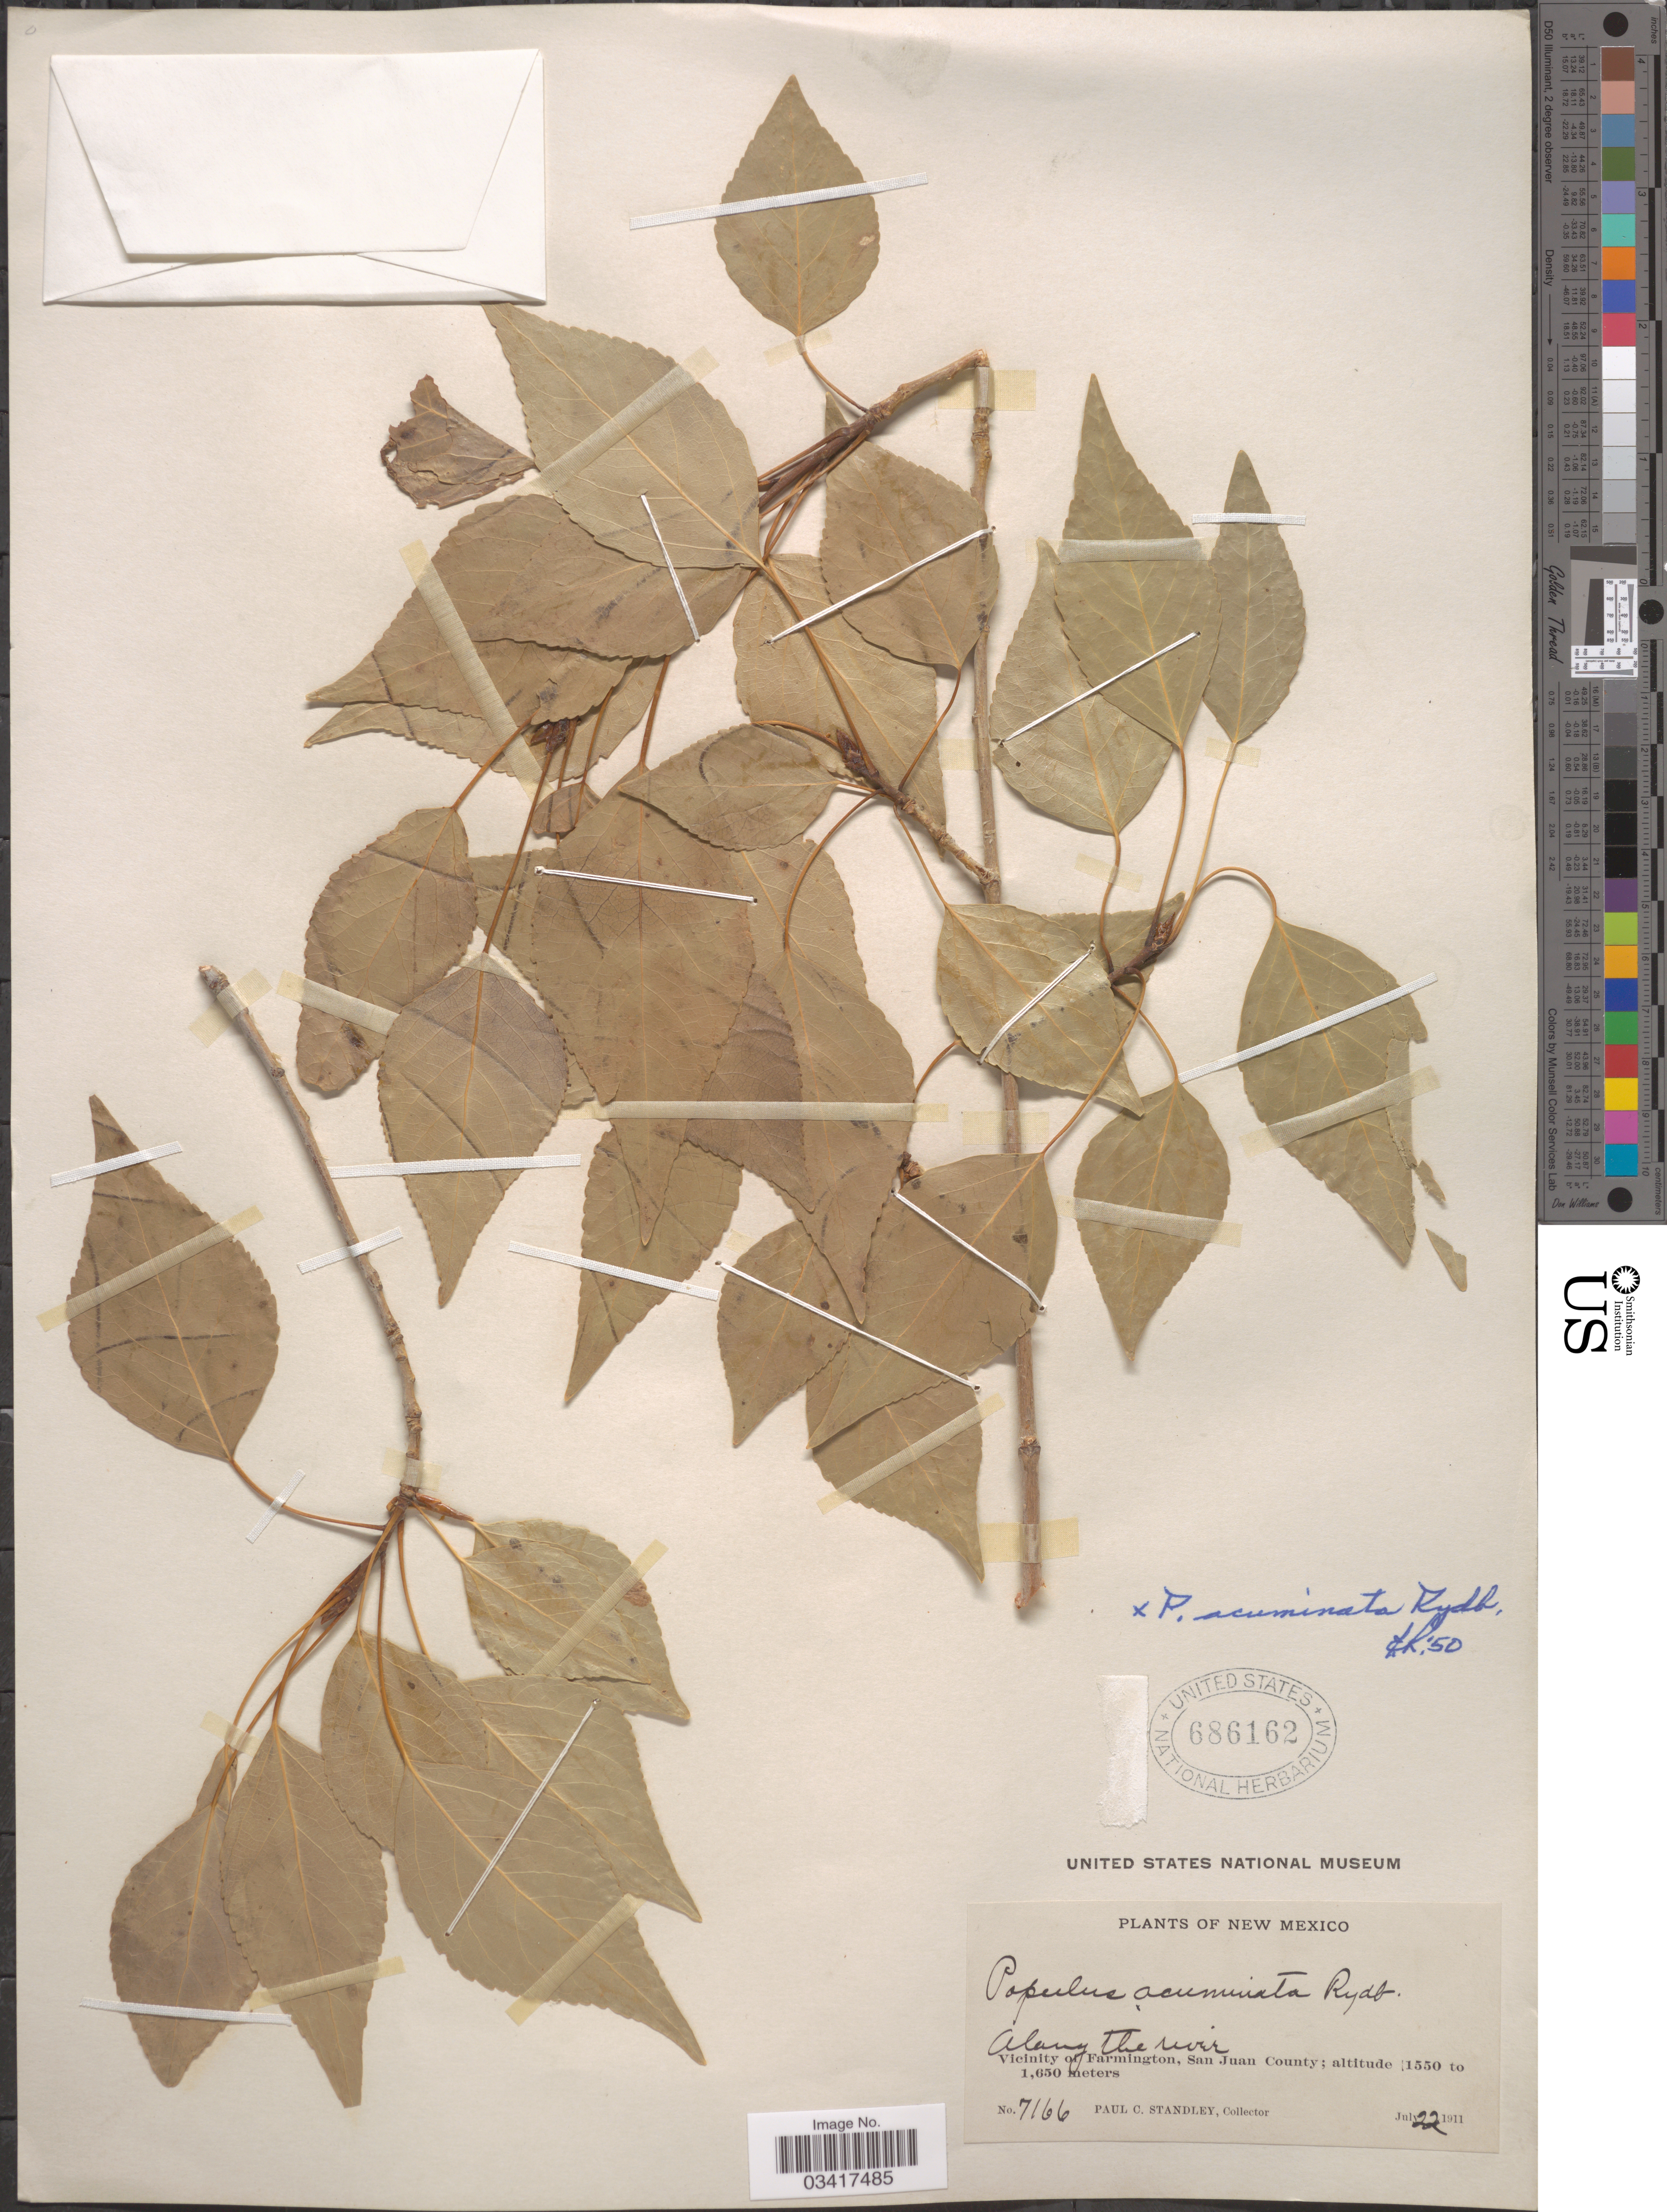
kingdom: Plantae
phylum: Tracheophyta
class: Magnoliopsida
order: Malpighiales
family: Salicaceae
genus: Populus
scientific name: Populus acuminata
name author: Rydb.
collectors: P. C. Standley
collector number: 7166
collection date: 1911-07-22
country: United States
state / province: New Mexico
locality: Along the river. Vicinity of Farmington, San Juan.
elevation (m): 1550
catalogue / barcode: US 686162